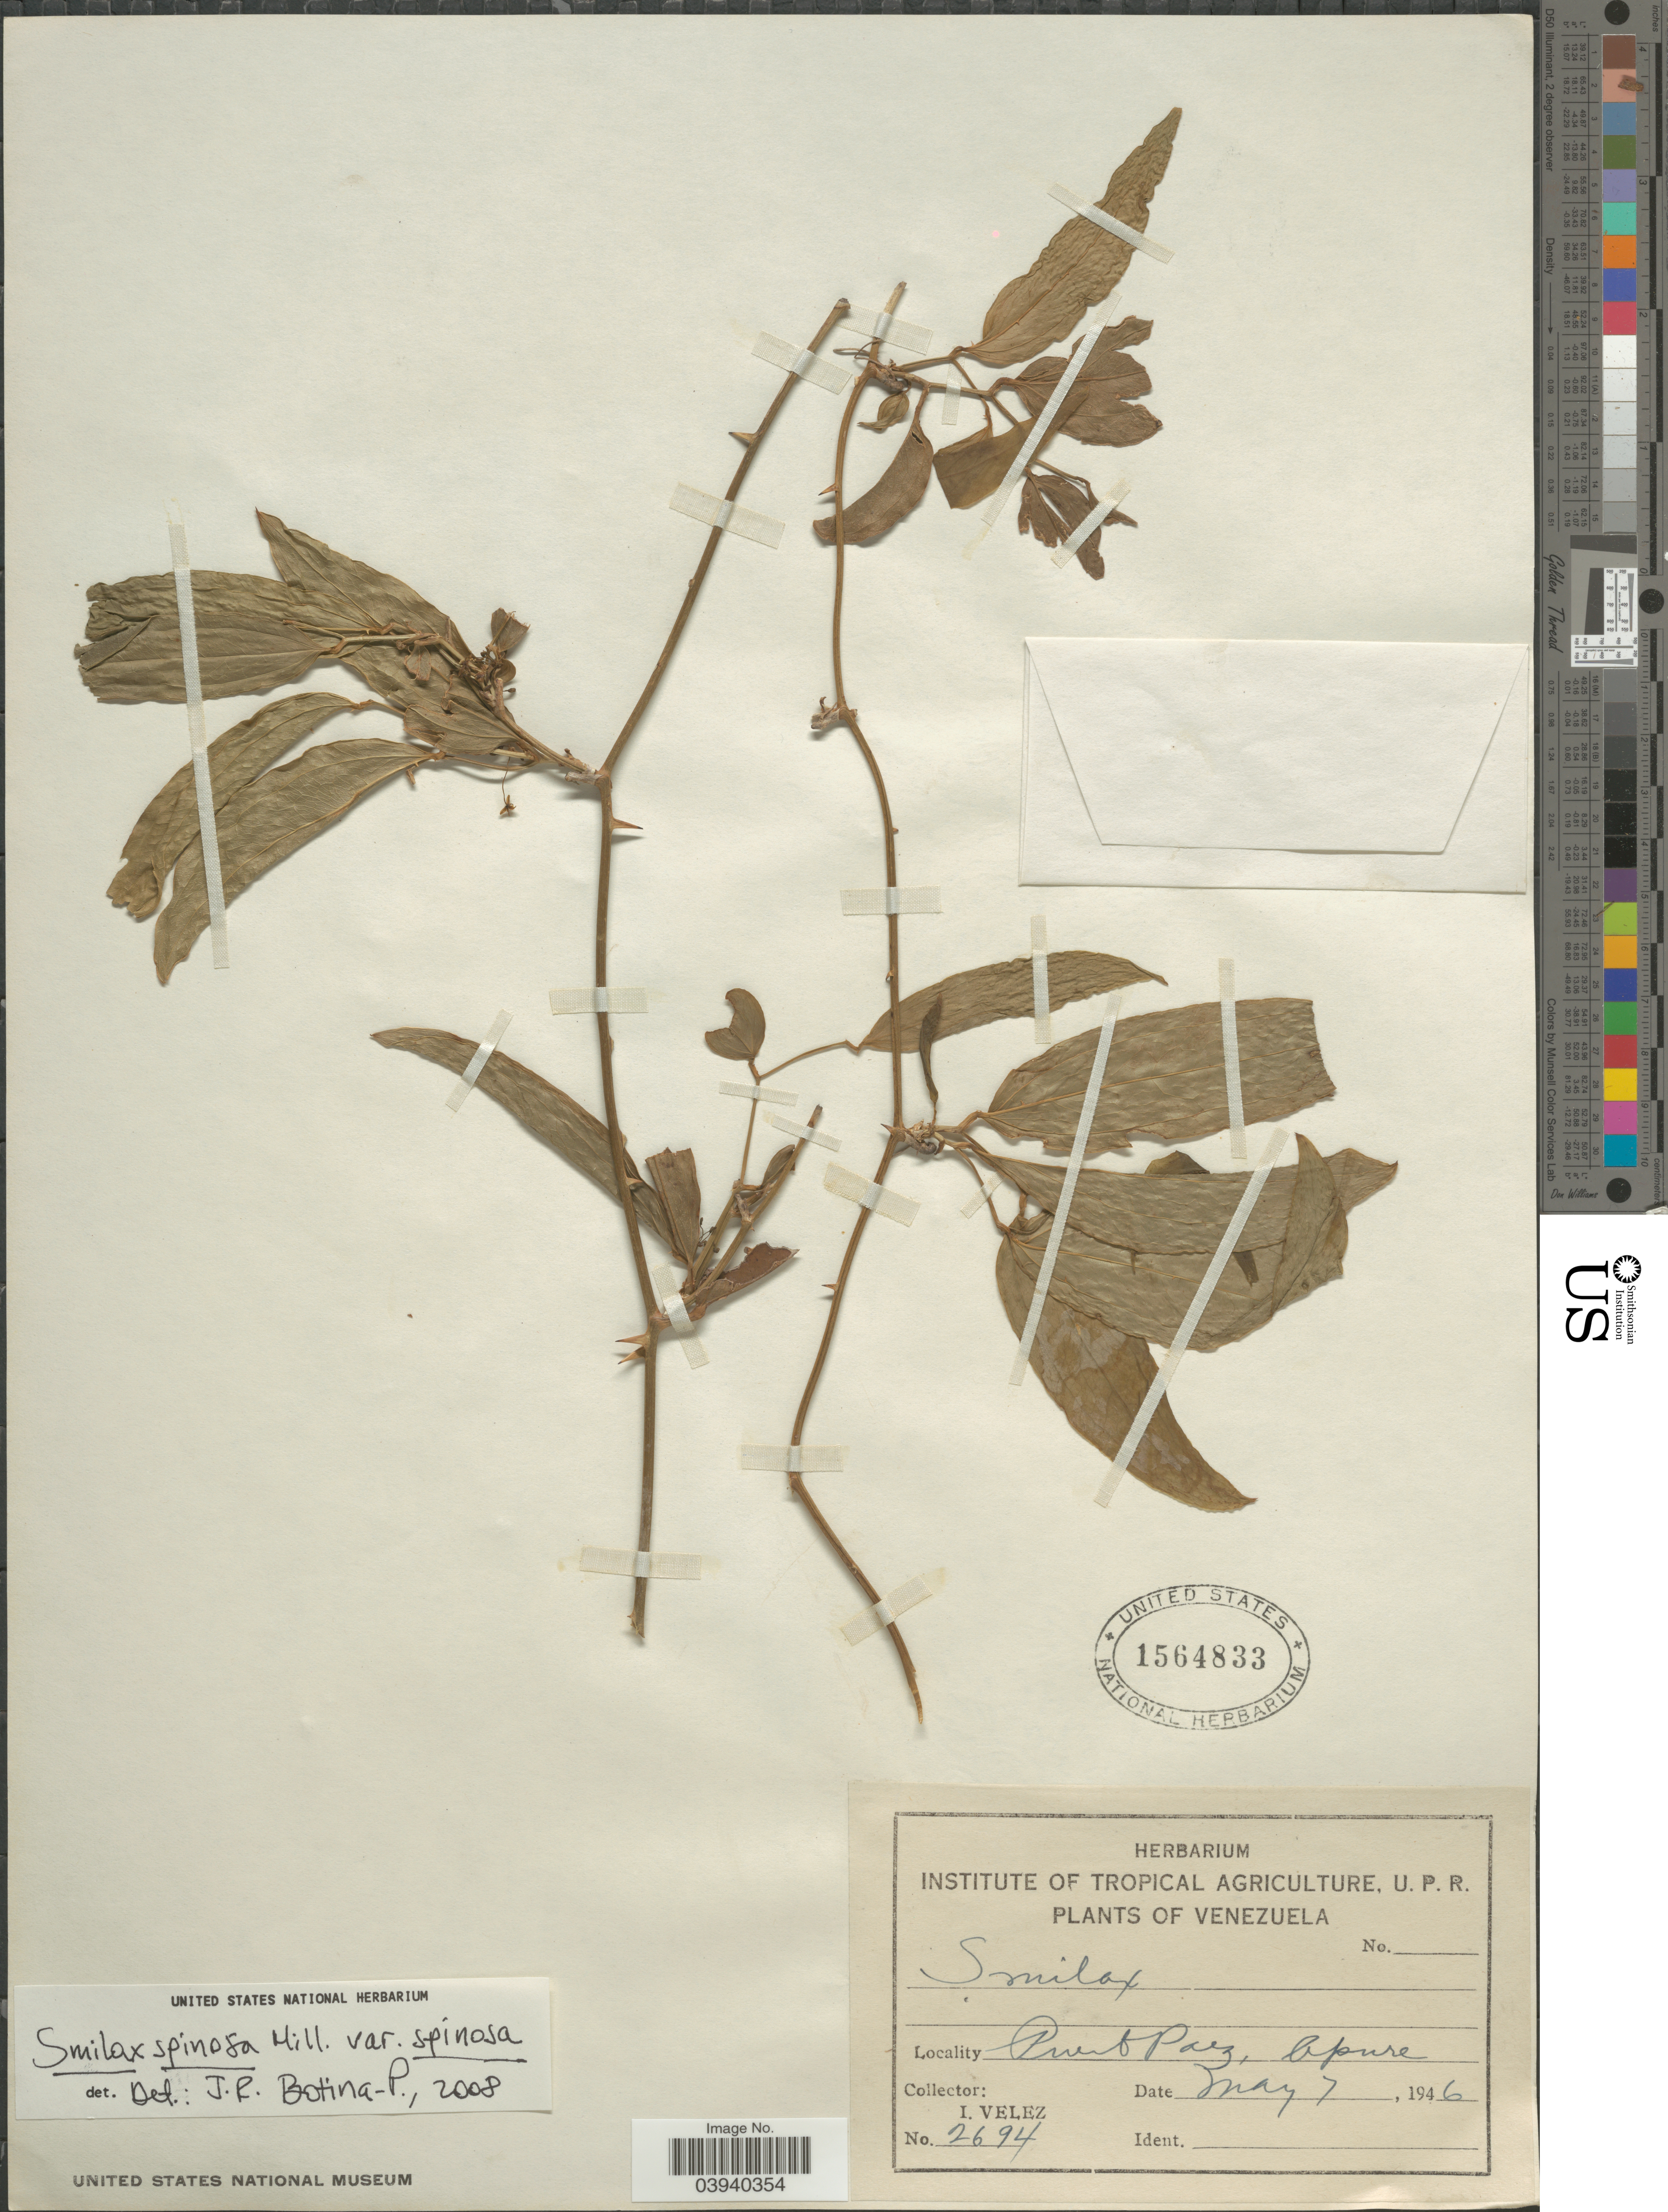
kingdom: Plantae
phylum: Tracheophyta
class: Liliopsida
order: Liliales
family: Smilacaceae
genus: Smilax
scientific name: Smilax spinosa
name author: Mill.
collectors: I. Velez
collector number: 2694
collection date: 1946-05-07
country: Venezuela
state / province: Apure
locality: Puerto Paz.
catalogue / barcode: US 1564833